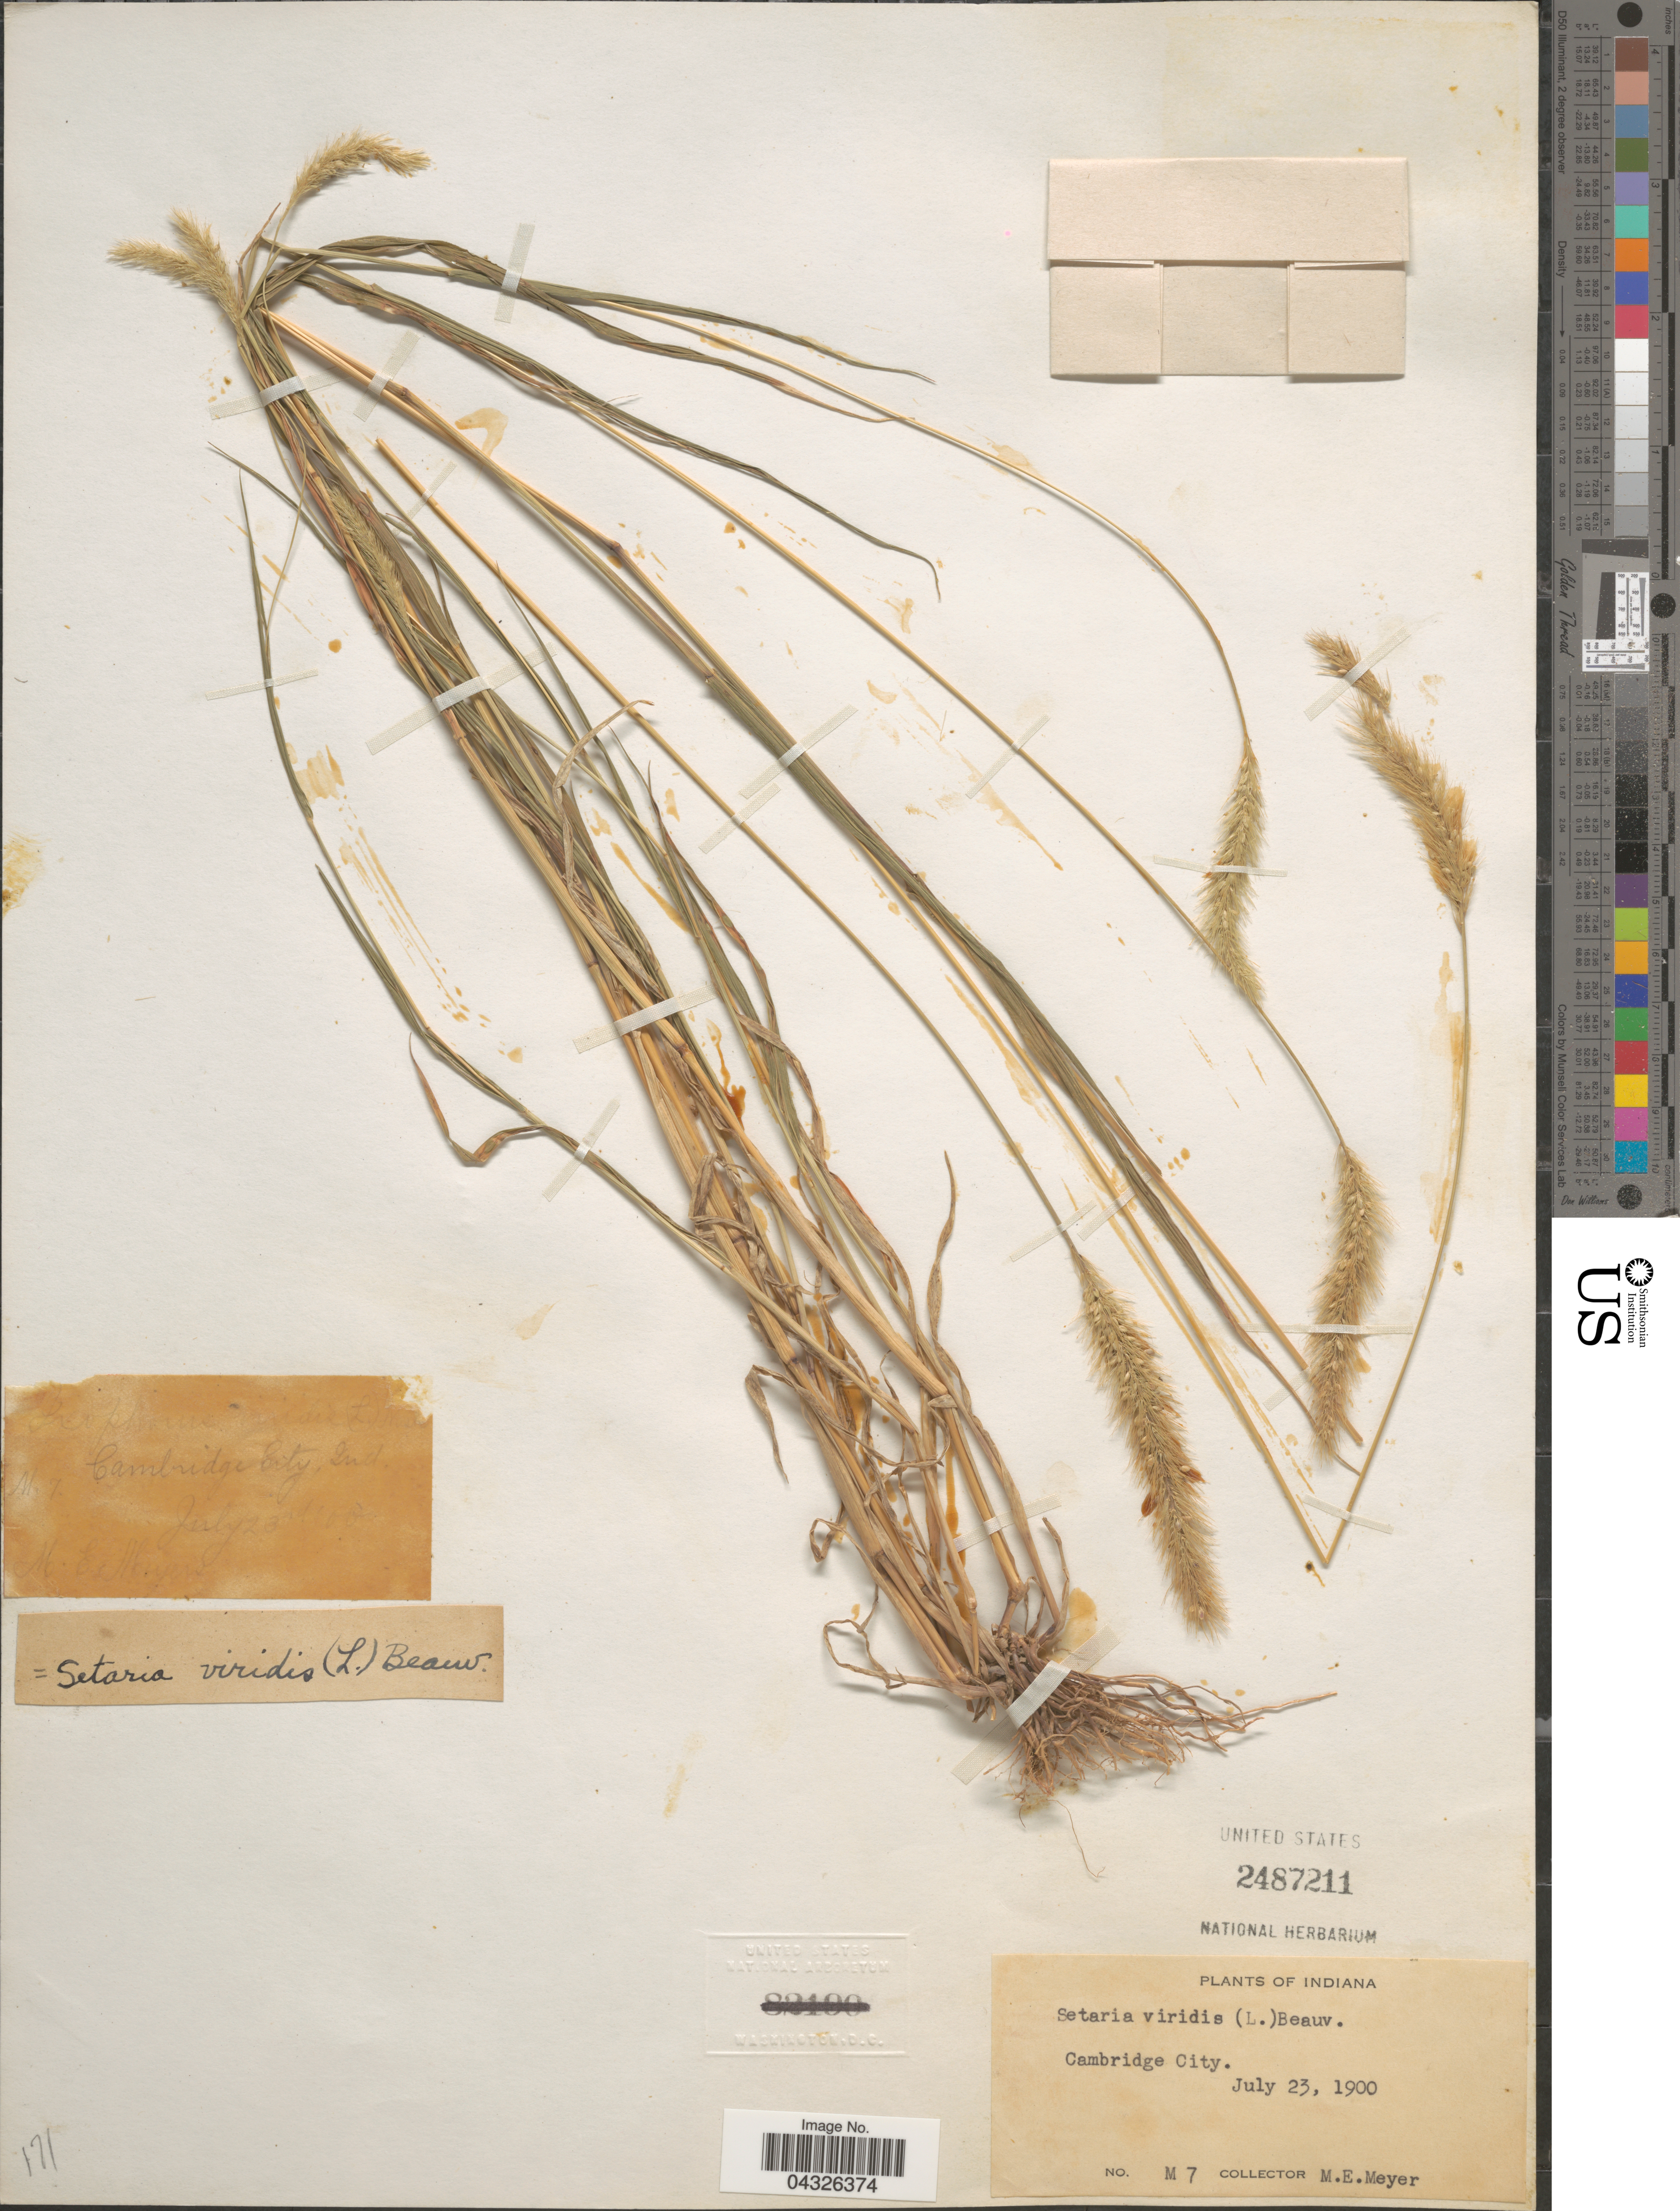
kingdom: Plantae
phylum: Tracheophyta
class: Liliopsida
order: Poales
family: Poaceae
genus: Setaria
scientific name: Setaria viridis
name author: (L.) P. Beauv.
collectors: M. Meyer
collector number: M7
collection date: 1900-07-23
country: United States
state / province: Indiana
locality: Cambridge City.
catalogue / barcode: US 2487211